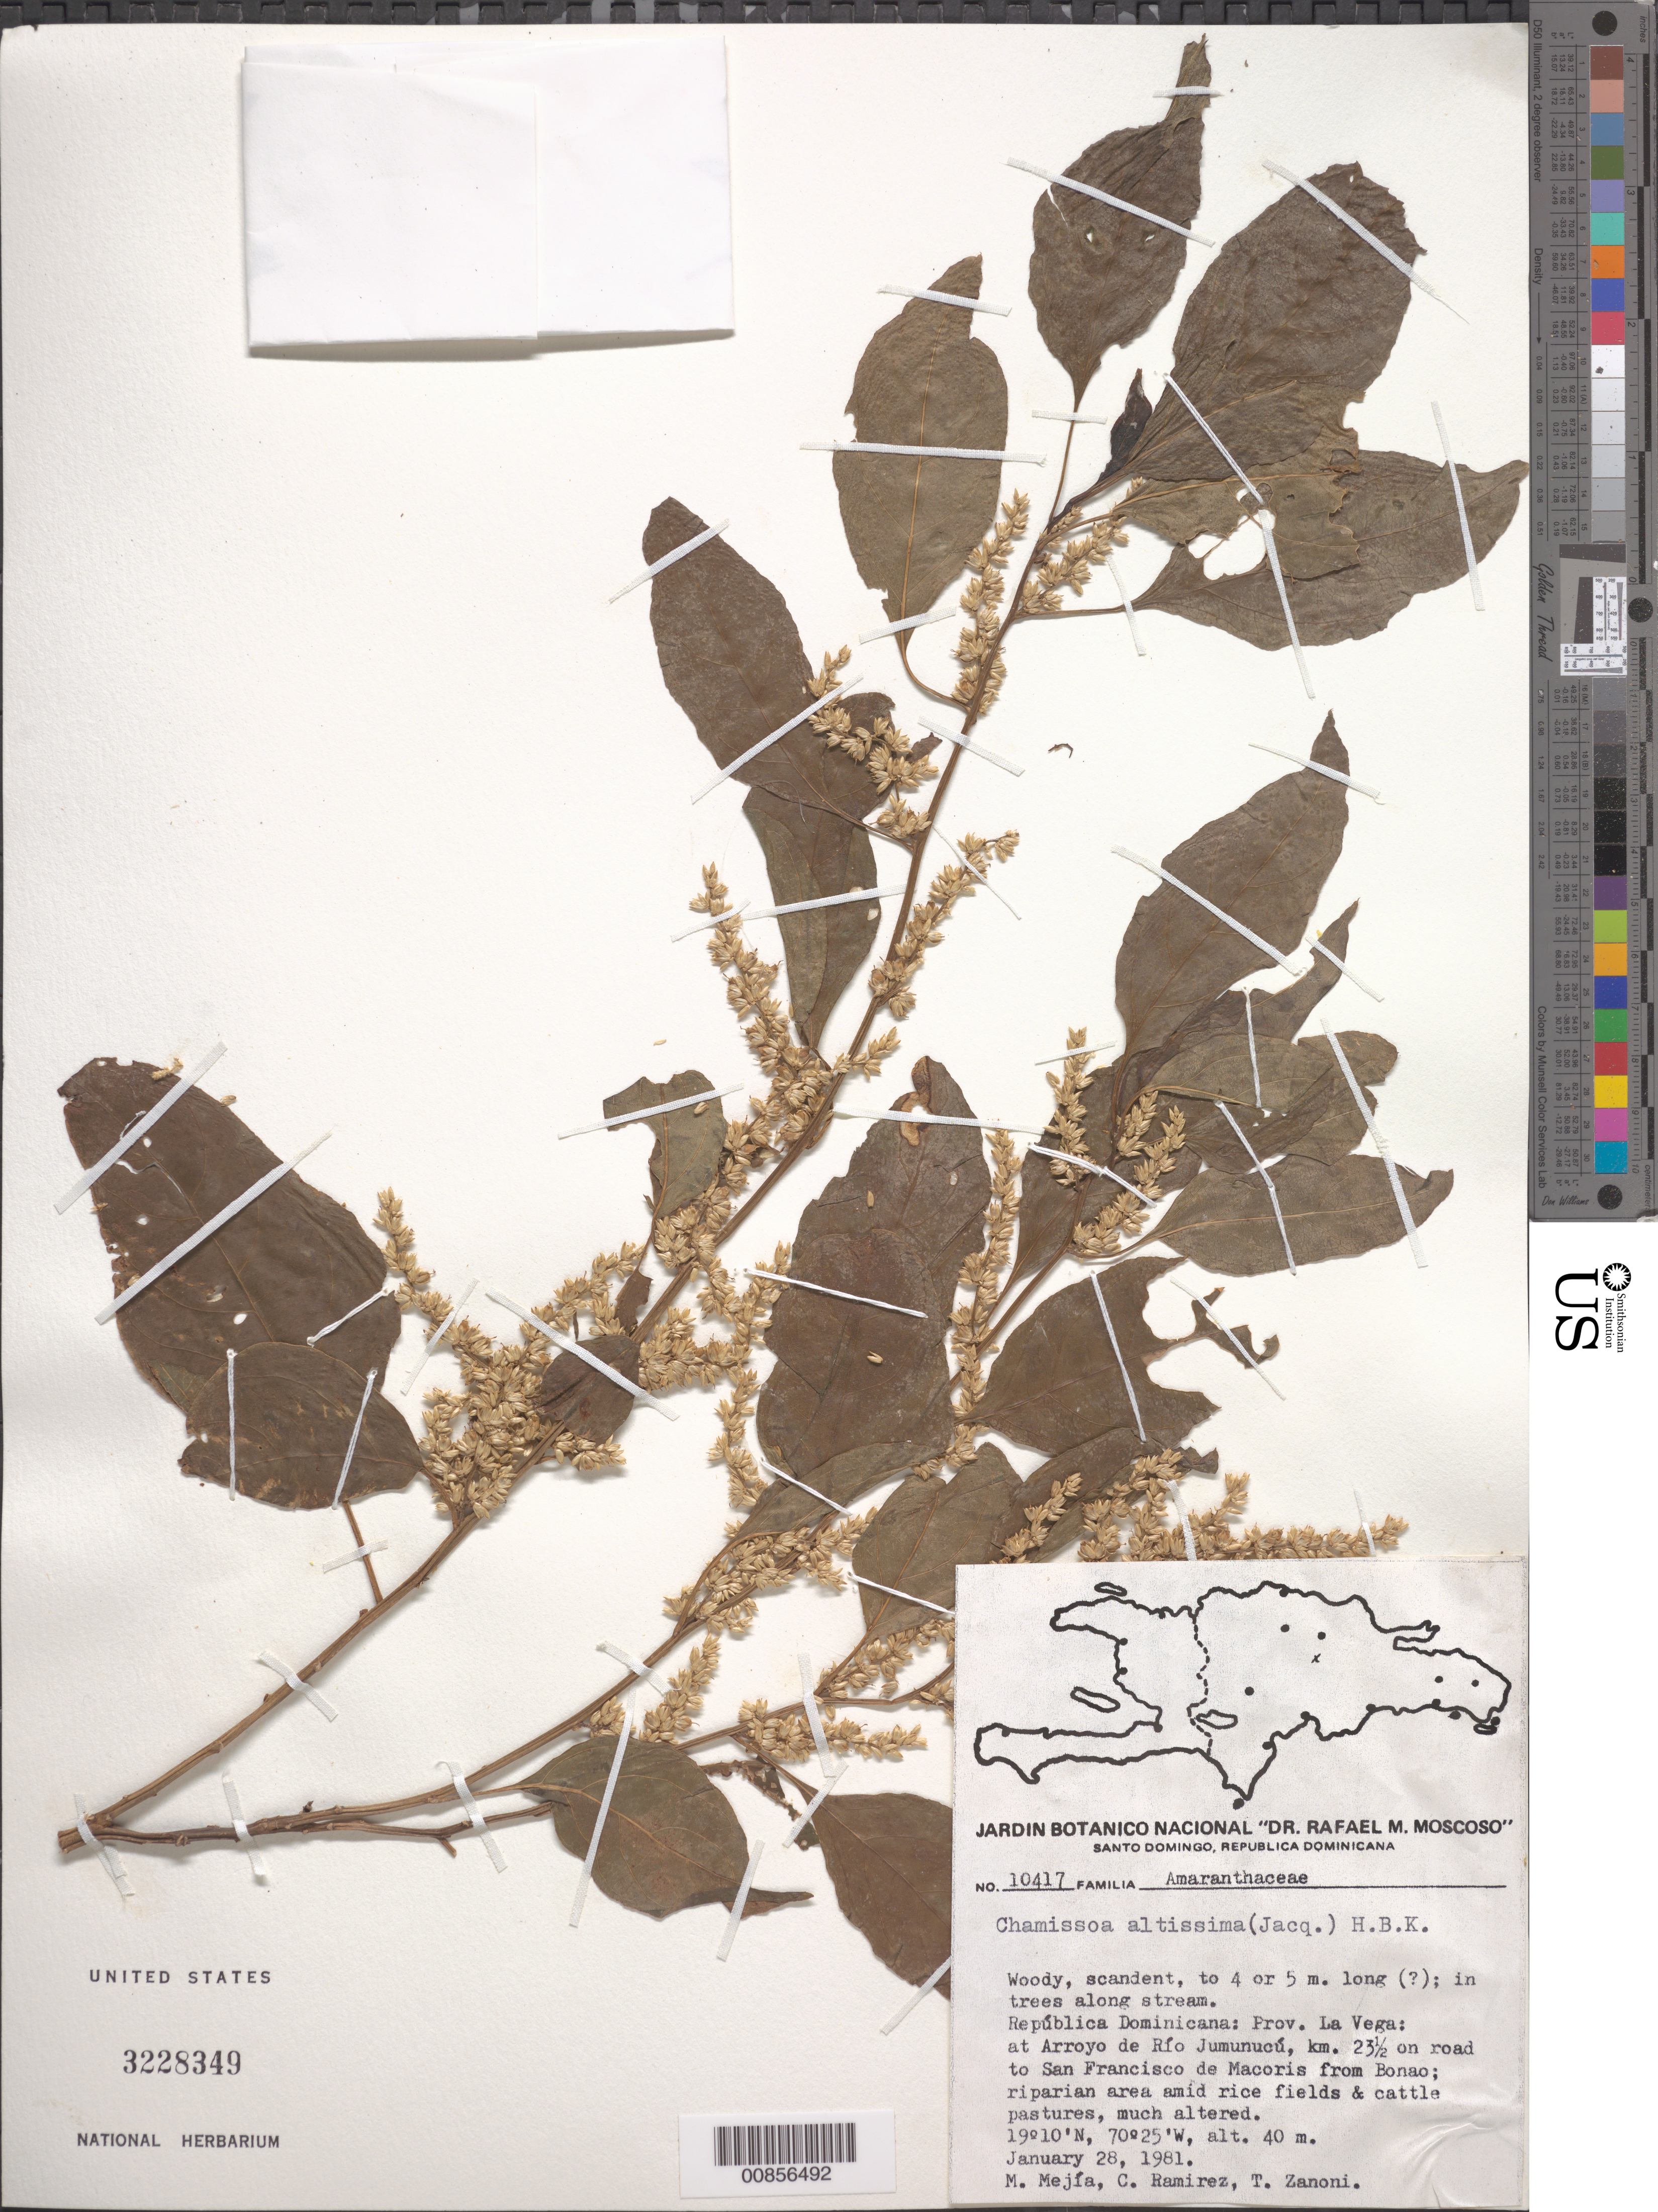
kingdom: Plantae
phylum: Tracheophyta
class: Magnoliopsida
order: Caryophyllales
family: Amaranthaceae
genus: Chamissoa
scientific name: Chamissoa altissima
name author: (Jacq.) Kunth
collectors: M. Mejia, C. Ramirez & T. A. Zanoni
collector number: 10417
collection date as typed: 28 Jan 1981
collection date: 1981-01-28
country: Dominican Republic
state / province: La Vega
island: Hispaniola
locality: At Arroyo de Río Jumunucú, km. 23½ on road to San Francisco de Macoris from Bonao.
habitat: In trees along stream. Riparian area amid rice fields and cattle pastures, much altered.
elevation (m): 40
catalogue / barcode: US 3228349